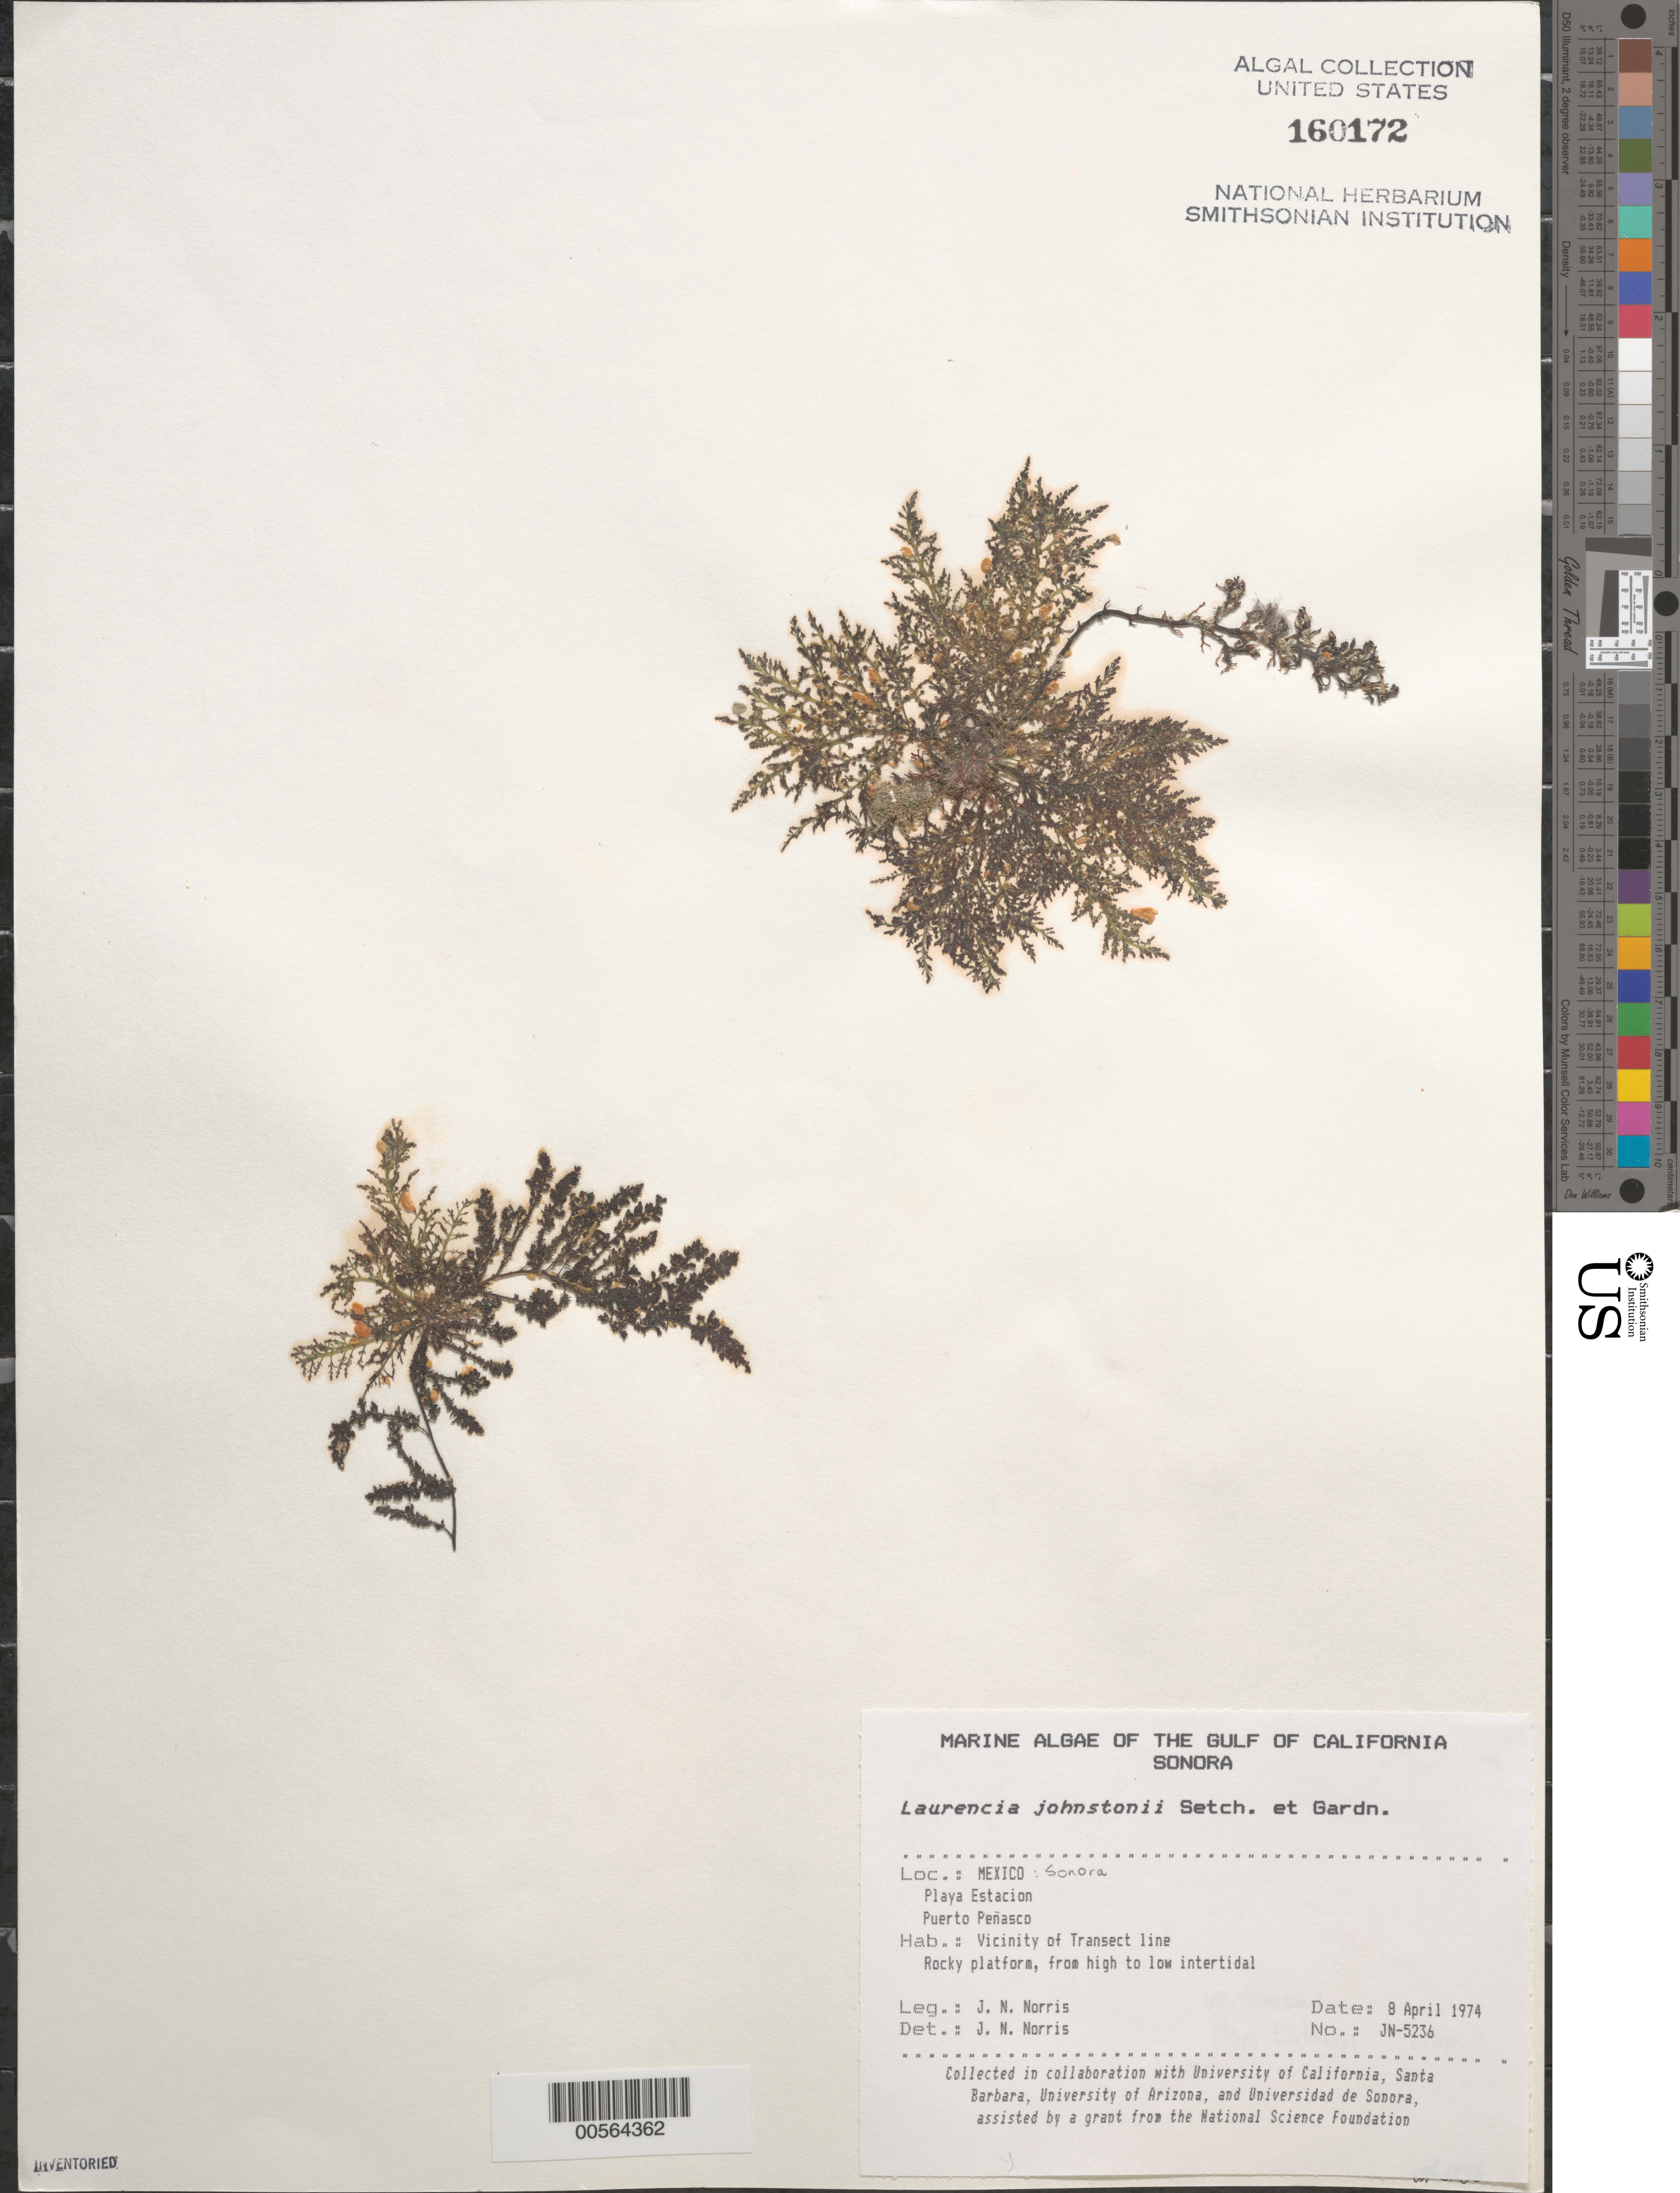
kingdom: Plantae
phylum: Rhodophyta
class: Florideophyceae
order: Ceramiales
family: Rhodomelaceae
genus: Laurencia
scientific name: Laurencia johnstonii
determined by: Norris, James N.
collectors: J. N. Norris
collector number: JN-5236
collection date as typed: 08 Apr 1974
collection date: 1974-04-08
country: Mexico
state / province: Sonora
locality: Playa Estacion, Puerto Penasco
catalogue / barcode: US 160172